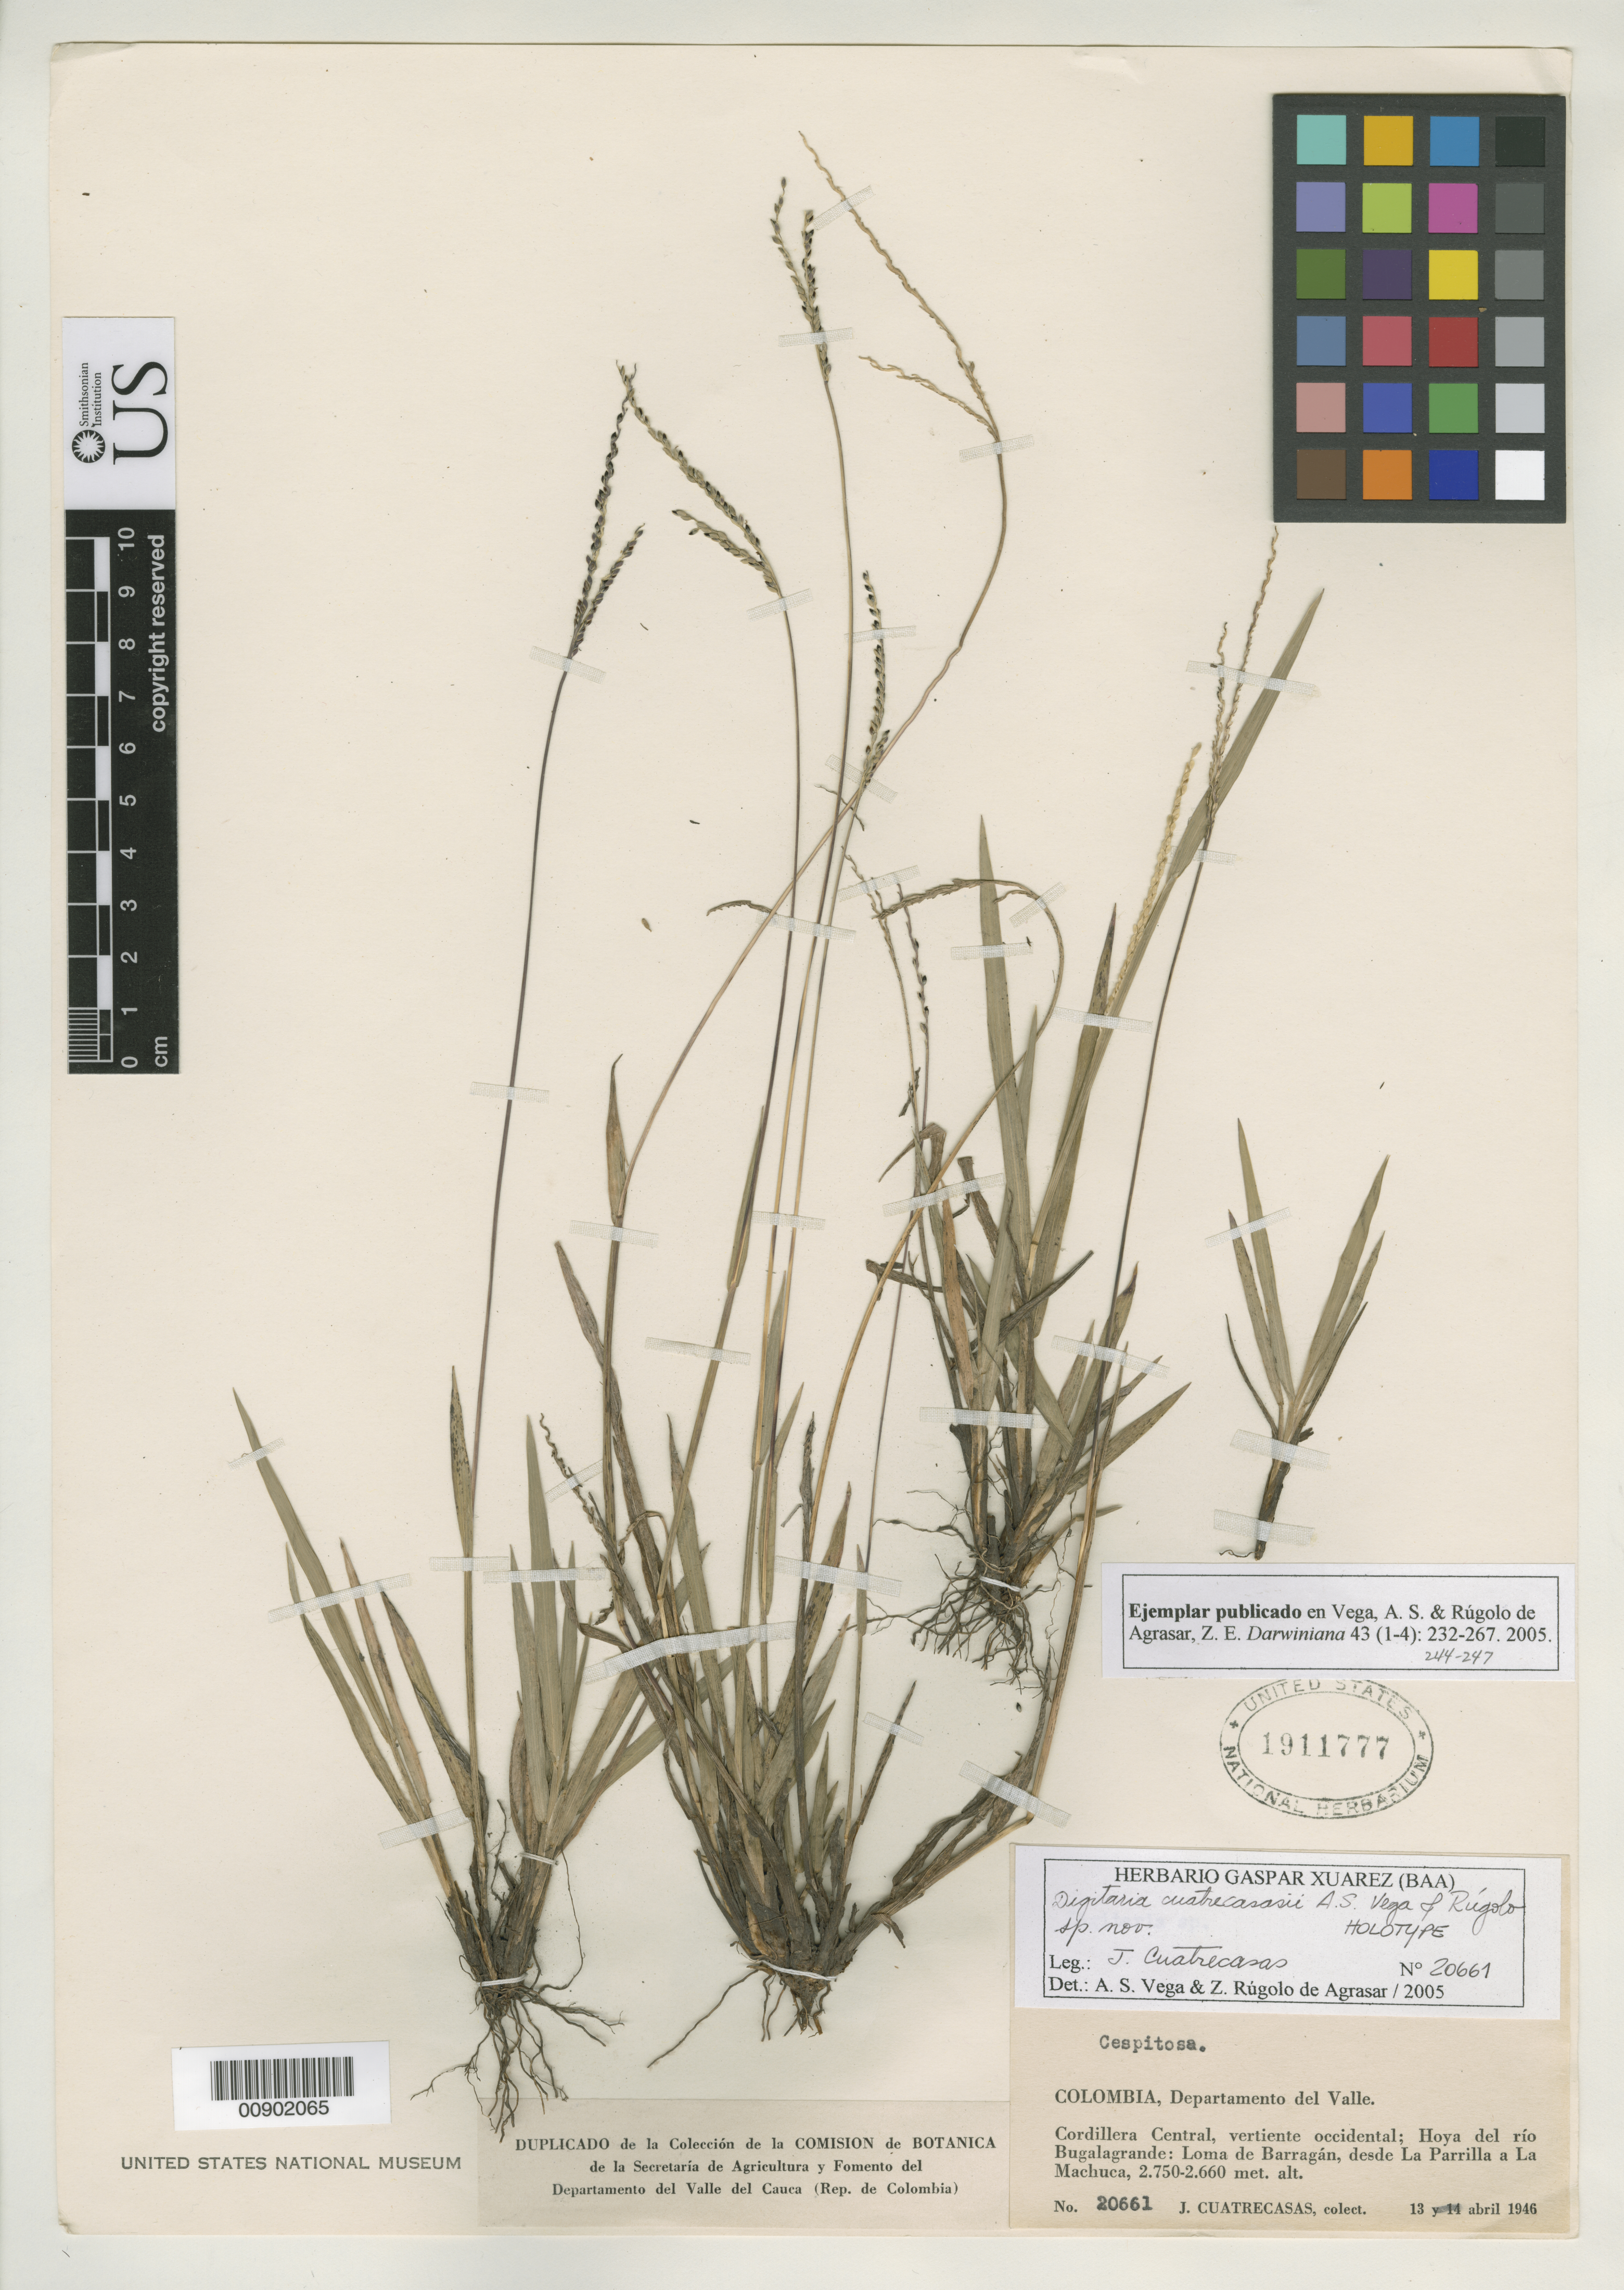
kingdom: Plantae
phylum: Tracheophyta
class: Liliopsida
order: Poales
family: Poaceae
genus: Digitaria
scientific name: Digitaria cuatrecasasii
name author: A.S. Vega & Rúgolo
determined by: Vega, A. S.; Rúgolo de Agrasar, Z. E.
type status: Holotype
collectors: J. Cuatrecasas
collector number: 20661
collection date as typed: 13 Apr 1946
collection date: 1946-04-13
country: Colombia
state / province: Valle del Cauca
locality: Departamento del Valle. Cordilla Central, vertiente occidental: Hoya del río Bugalagrande: Loma de Barragán, desde La Parrilla a La Machuca.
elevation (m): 2660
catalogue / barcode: US 1911777